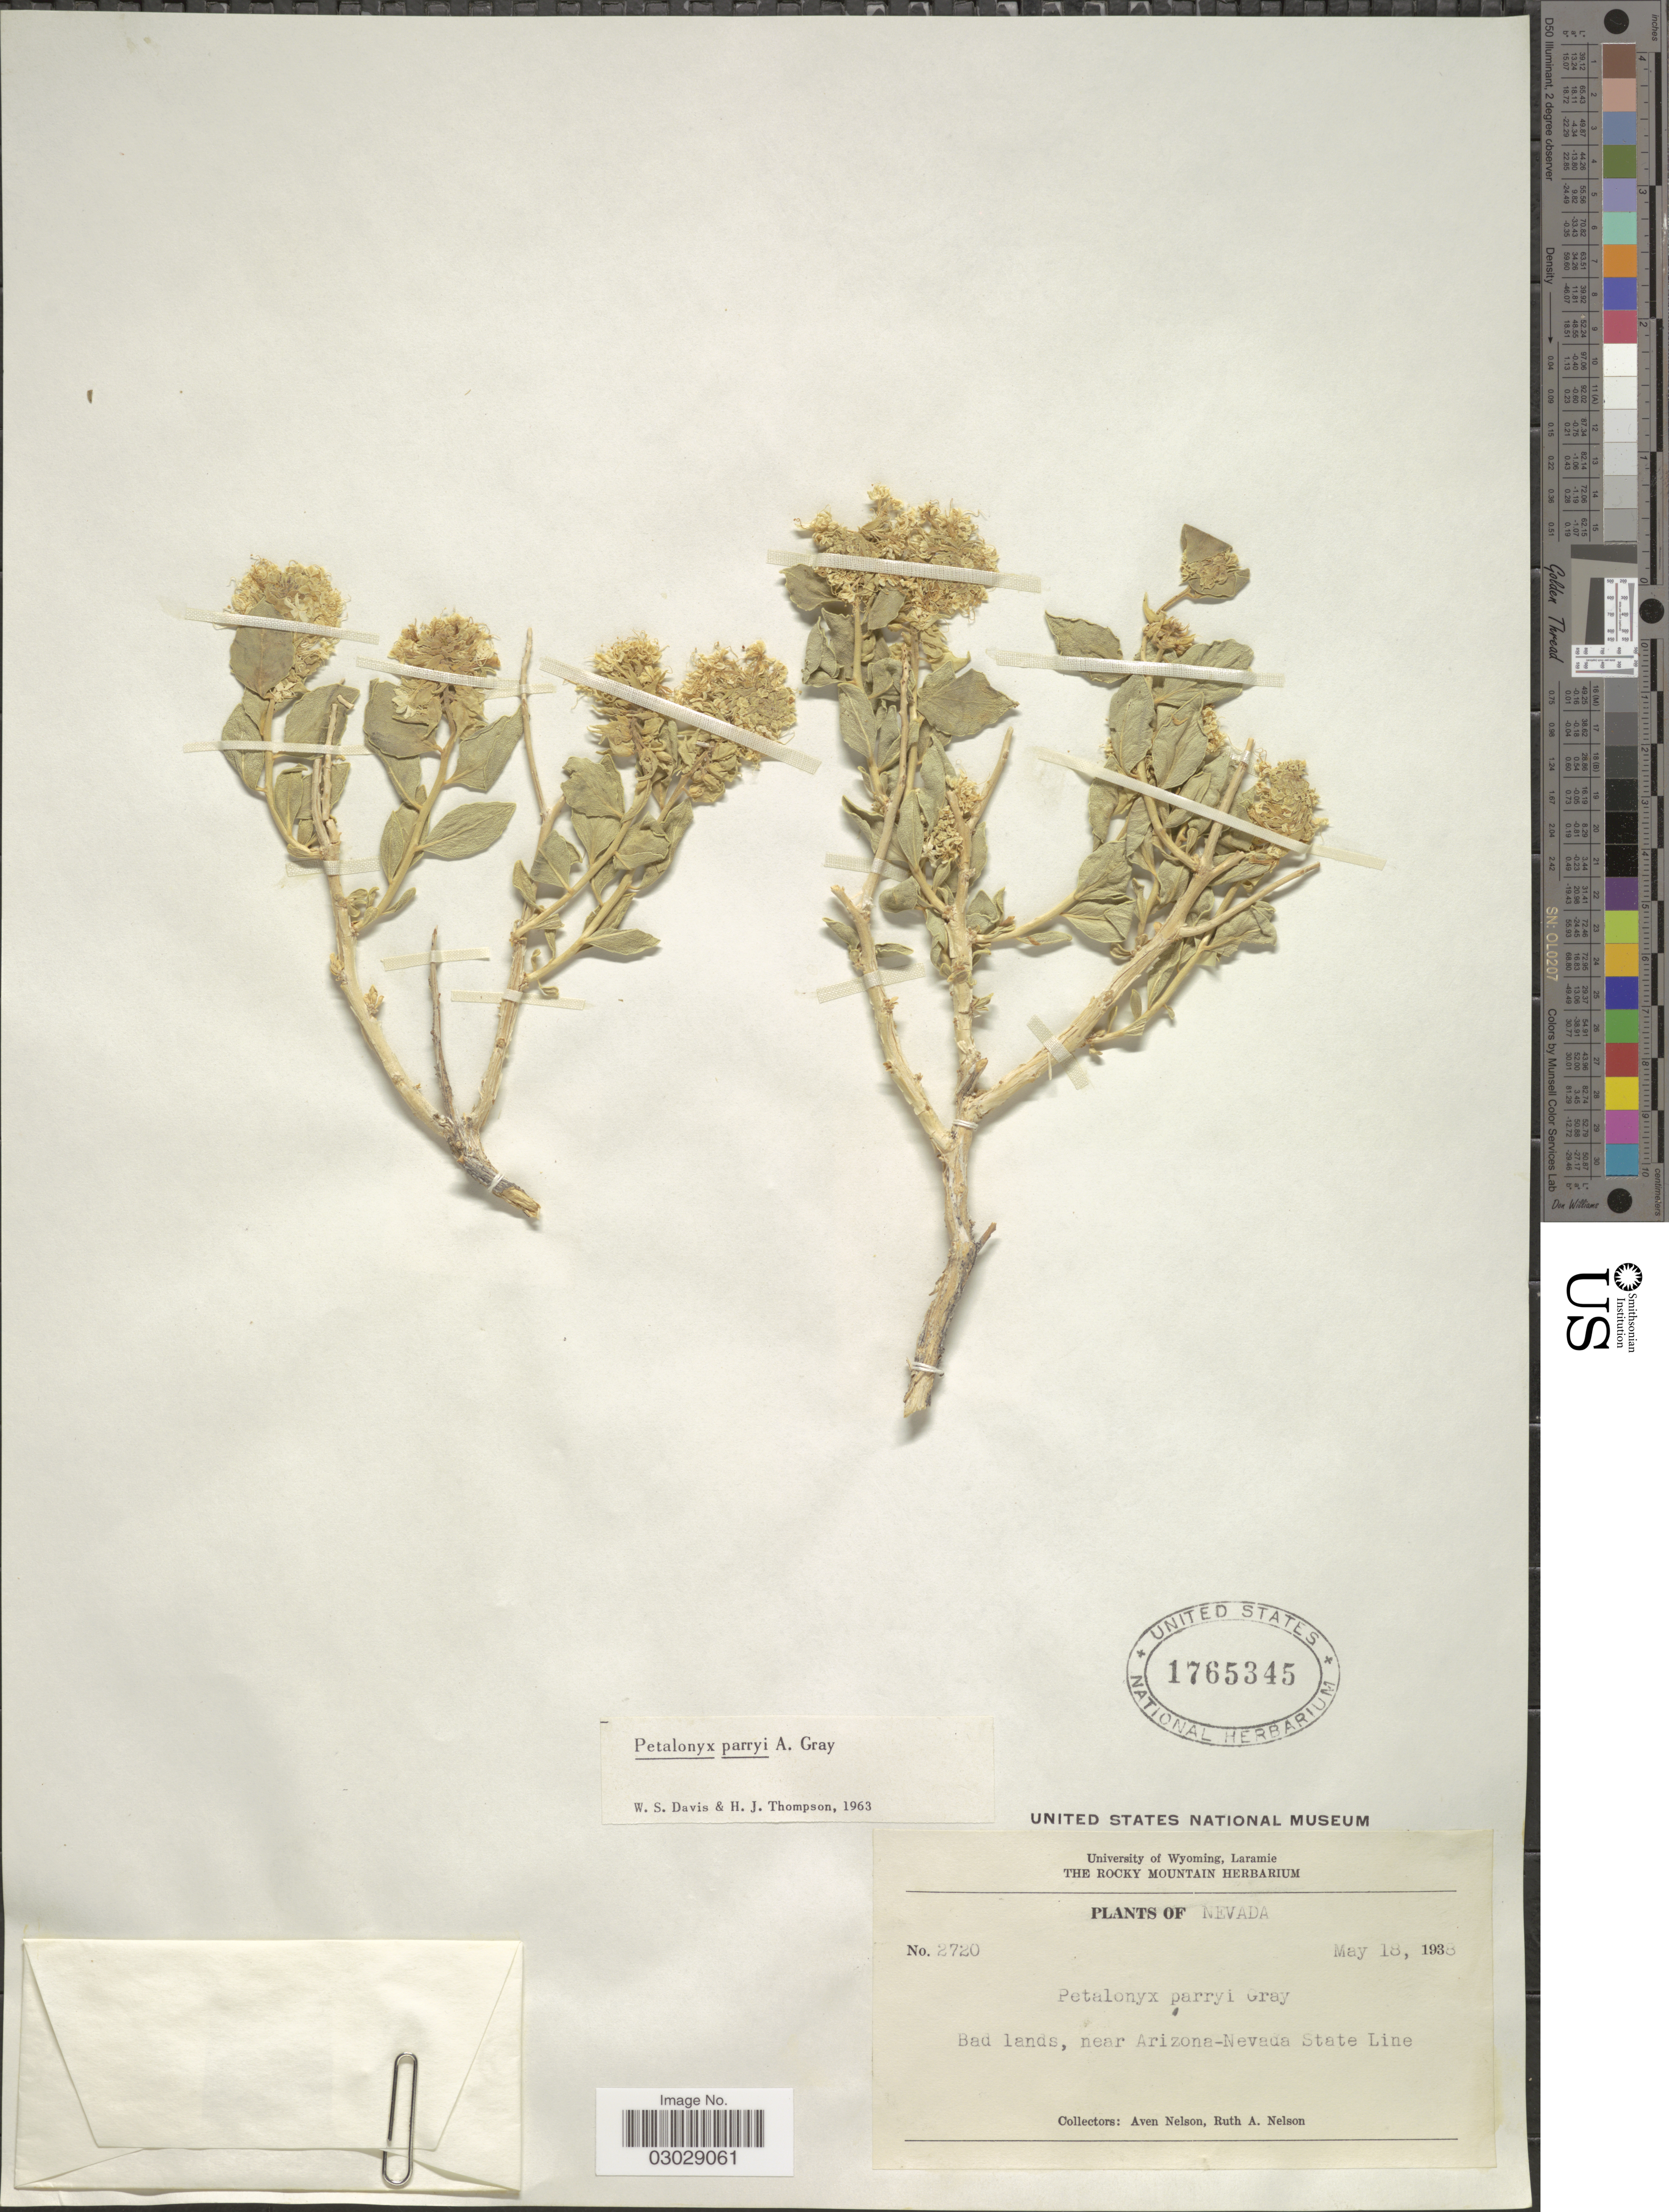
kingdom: Plantae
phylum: Tracheophyta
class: Magnoliopsida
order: Cornales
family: Loasaceae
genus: Petalonyx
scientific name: Petalonyx parryi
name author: A. Gray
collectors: A. Nelson & R. A. Nelson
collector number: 2720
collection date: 1938-05-18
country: United States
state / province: Nevada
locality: Bad lands, near Arizona-Nevada State Line.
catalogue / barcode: US 1765345